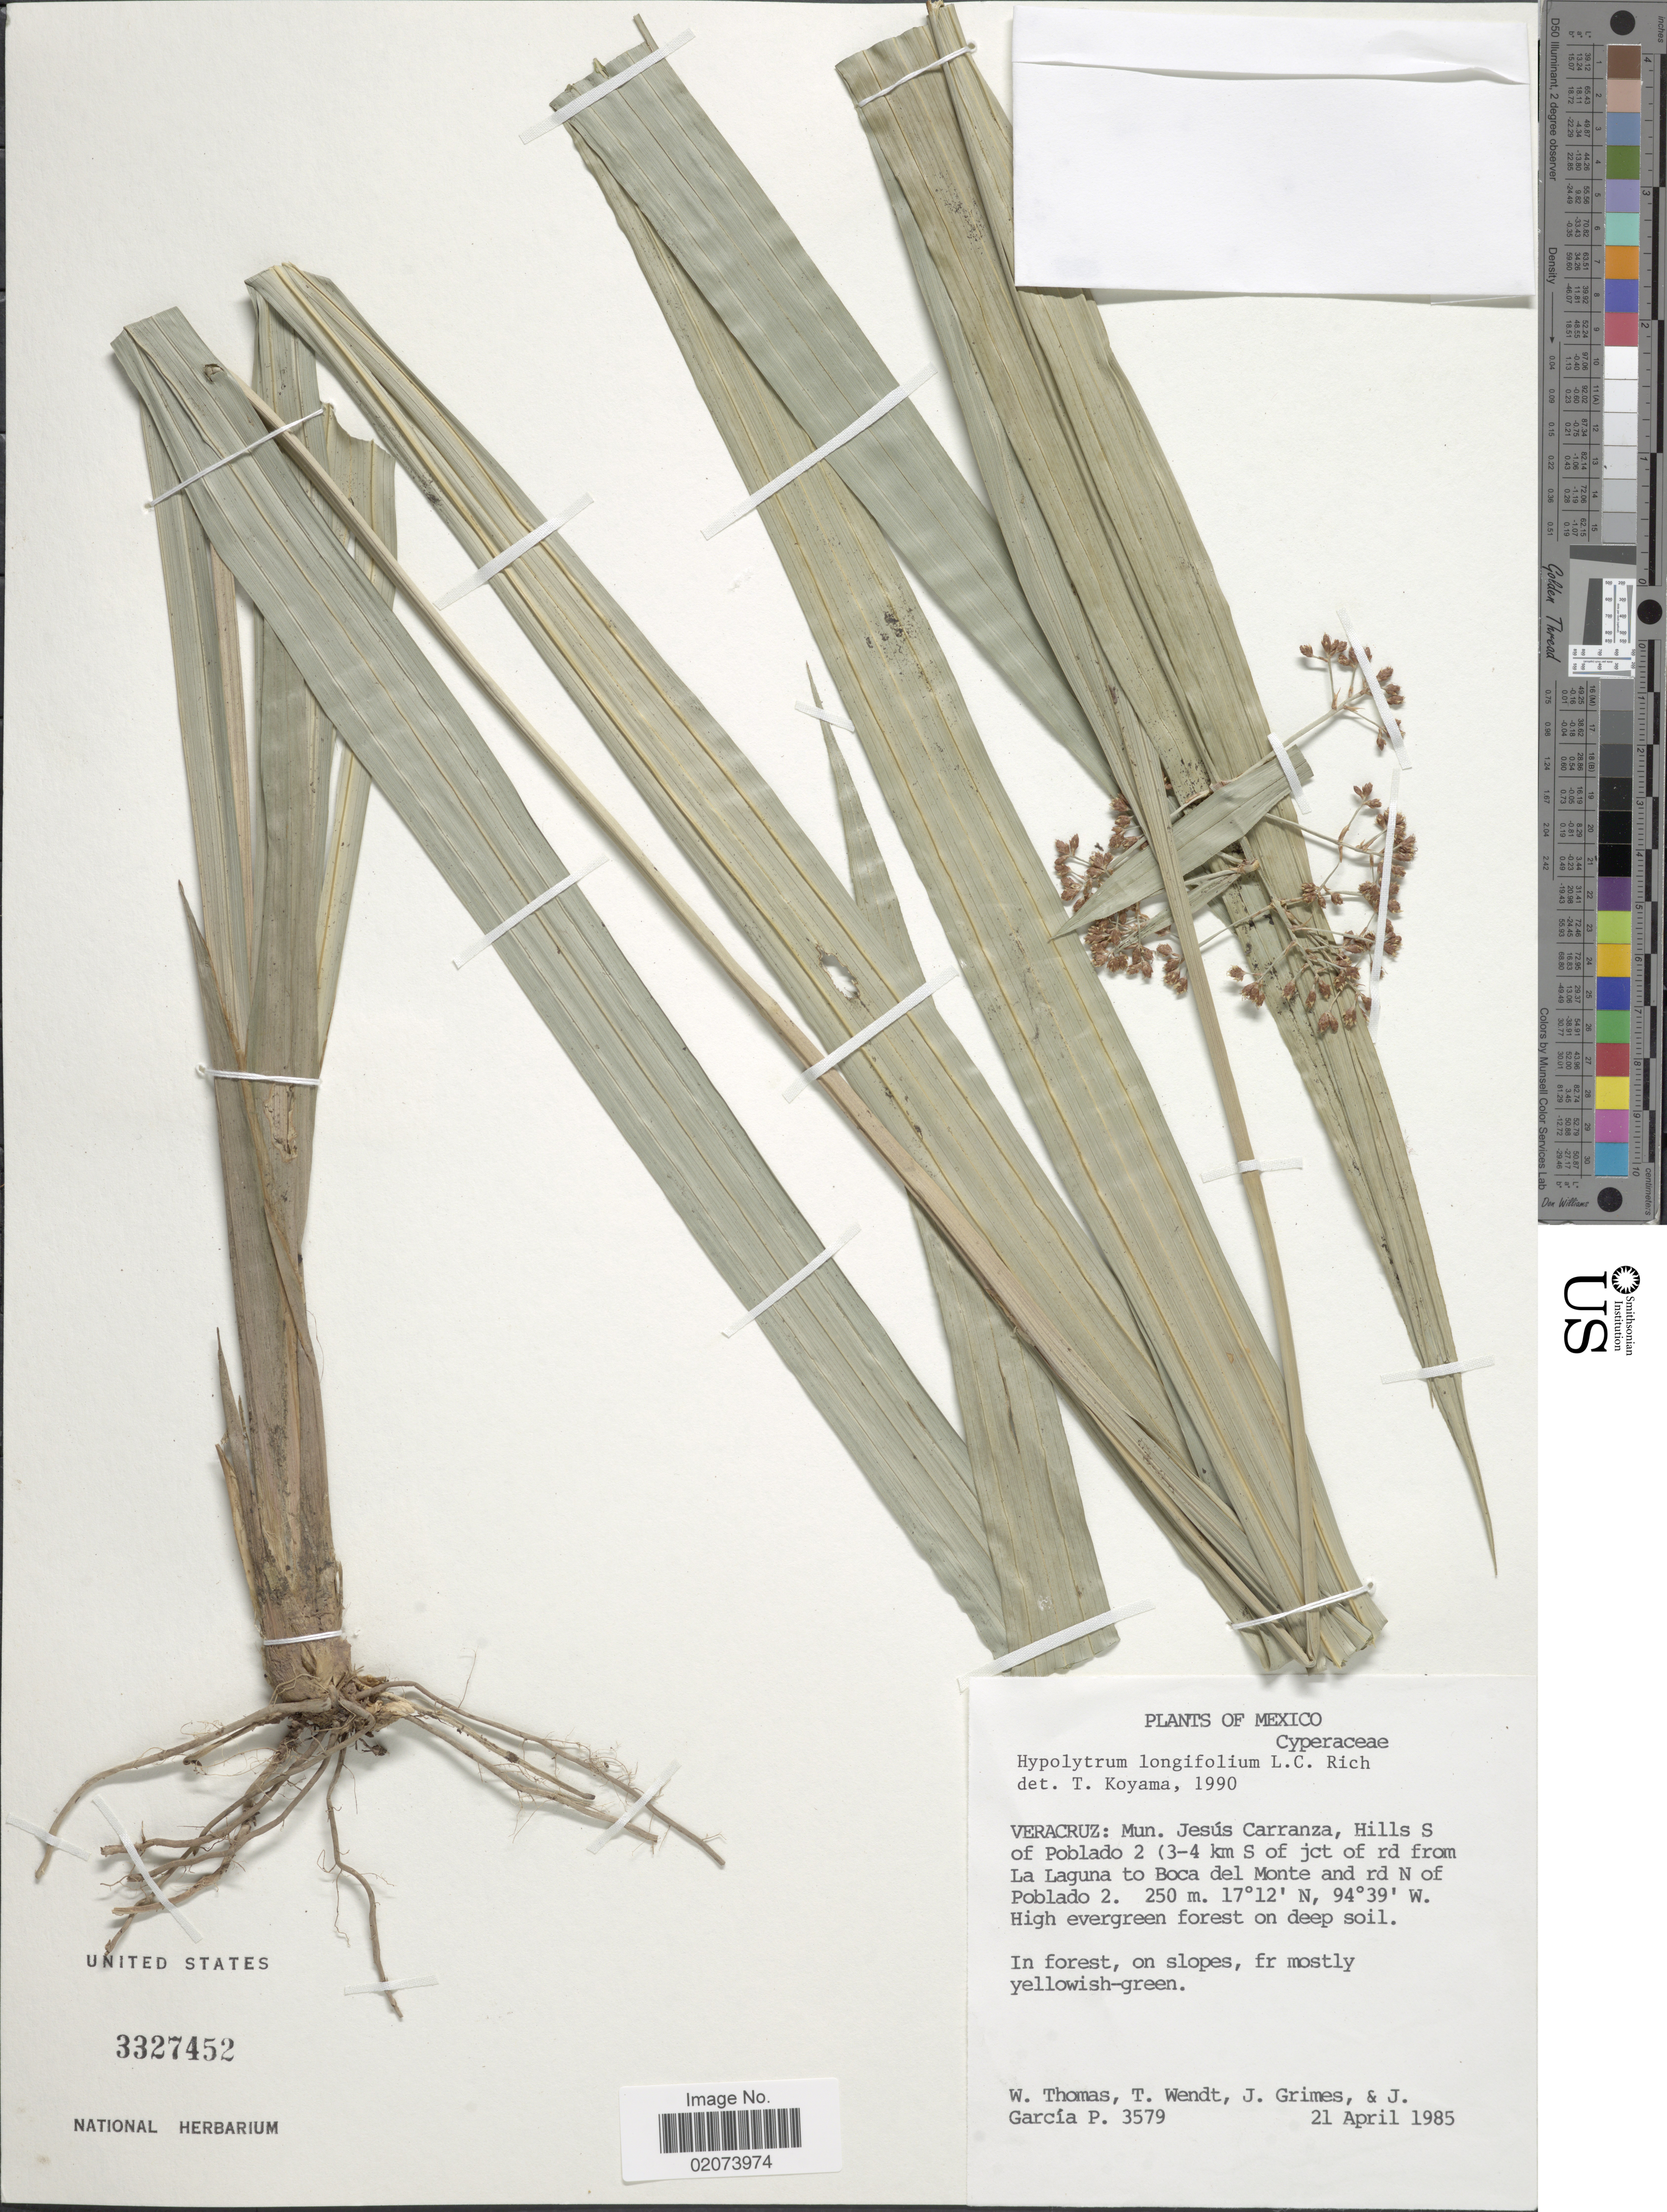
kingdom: Plantae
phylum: Tracheophyta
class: Liliopsida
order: Poales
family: Cyperaceae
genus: Hypolytrum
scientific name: Hypolytrum longifolium subsp. nicaraguense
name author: (Liebm.) T. Koyama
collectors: W. Thomas, T. L. Wendt, J. Grimes & J. García-P.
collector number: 3579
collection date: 1985-04-21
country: Mexico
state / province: Veracruz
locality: Veracruz, Mun. Jesus Carranza, Hills S of Poblado 2 (3-4 km S of jct of rd from La Laguna to Boca del Monte and rd N of Poblado 2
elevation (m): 250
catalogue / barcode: US 3327452